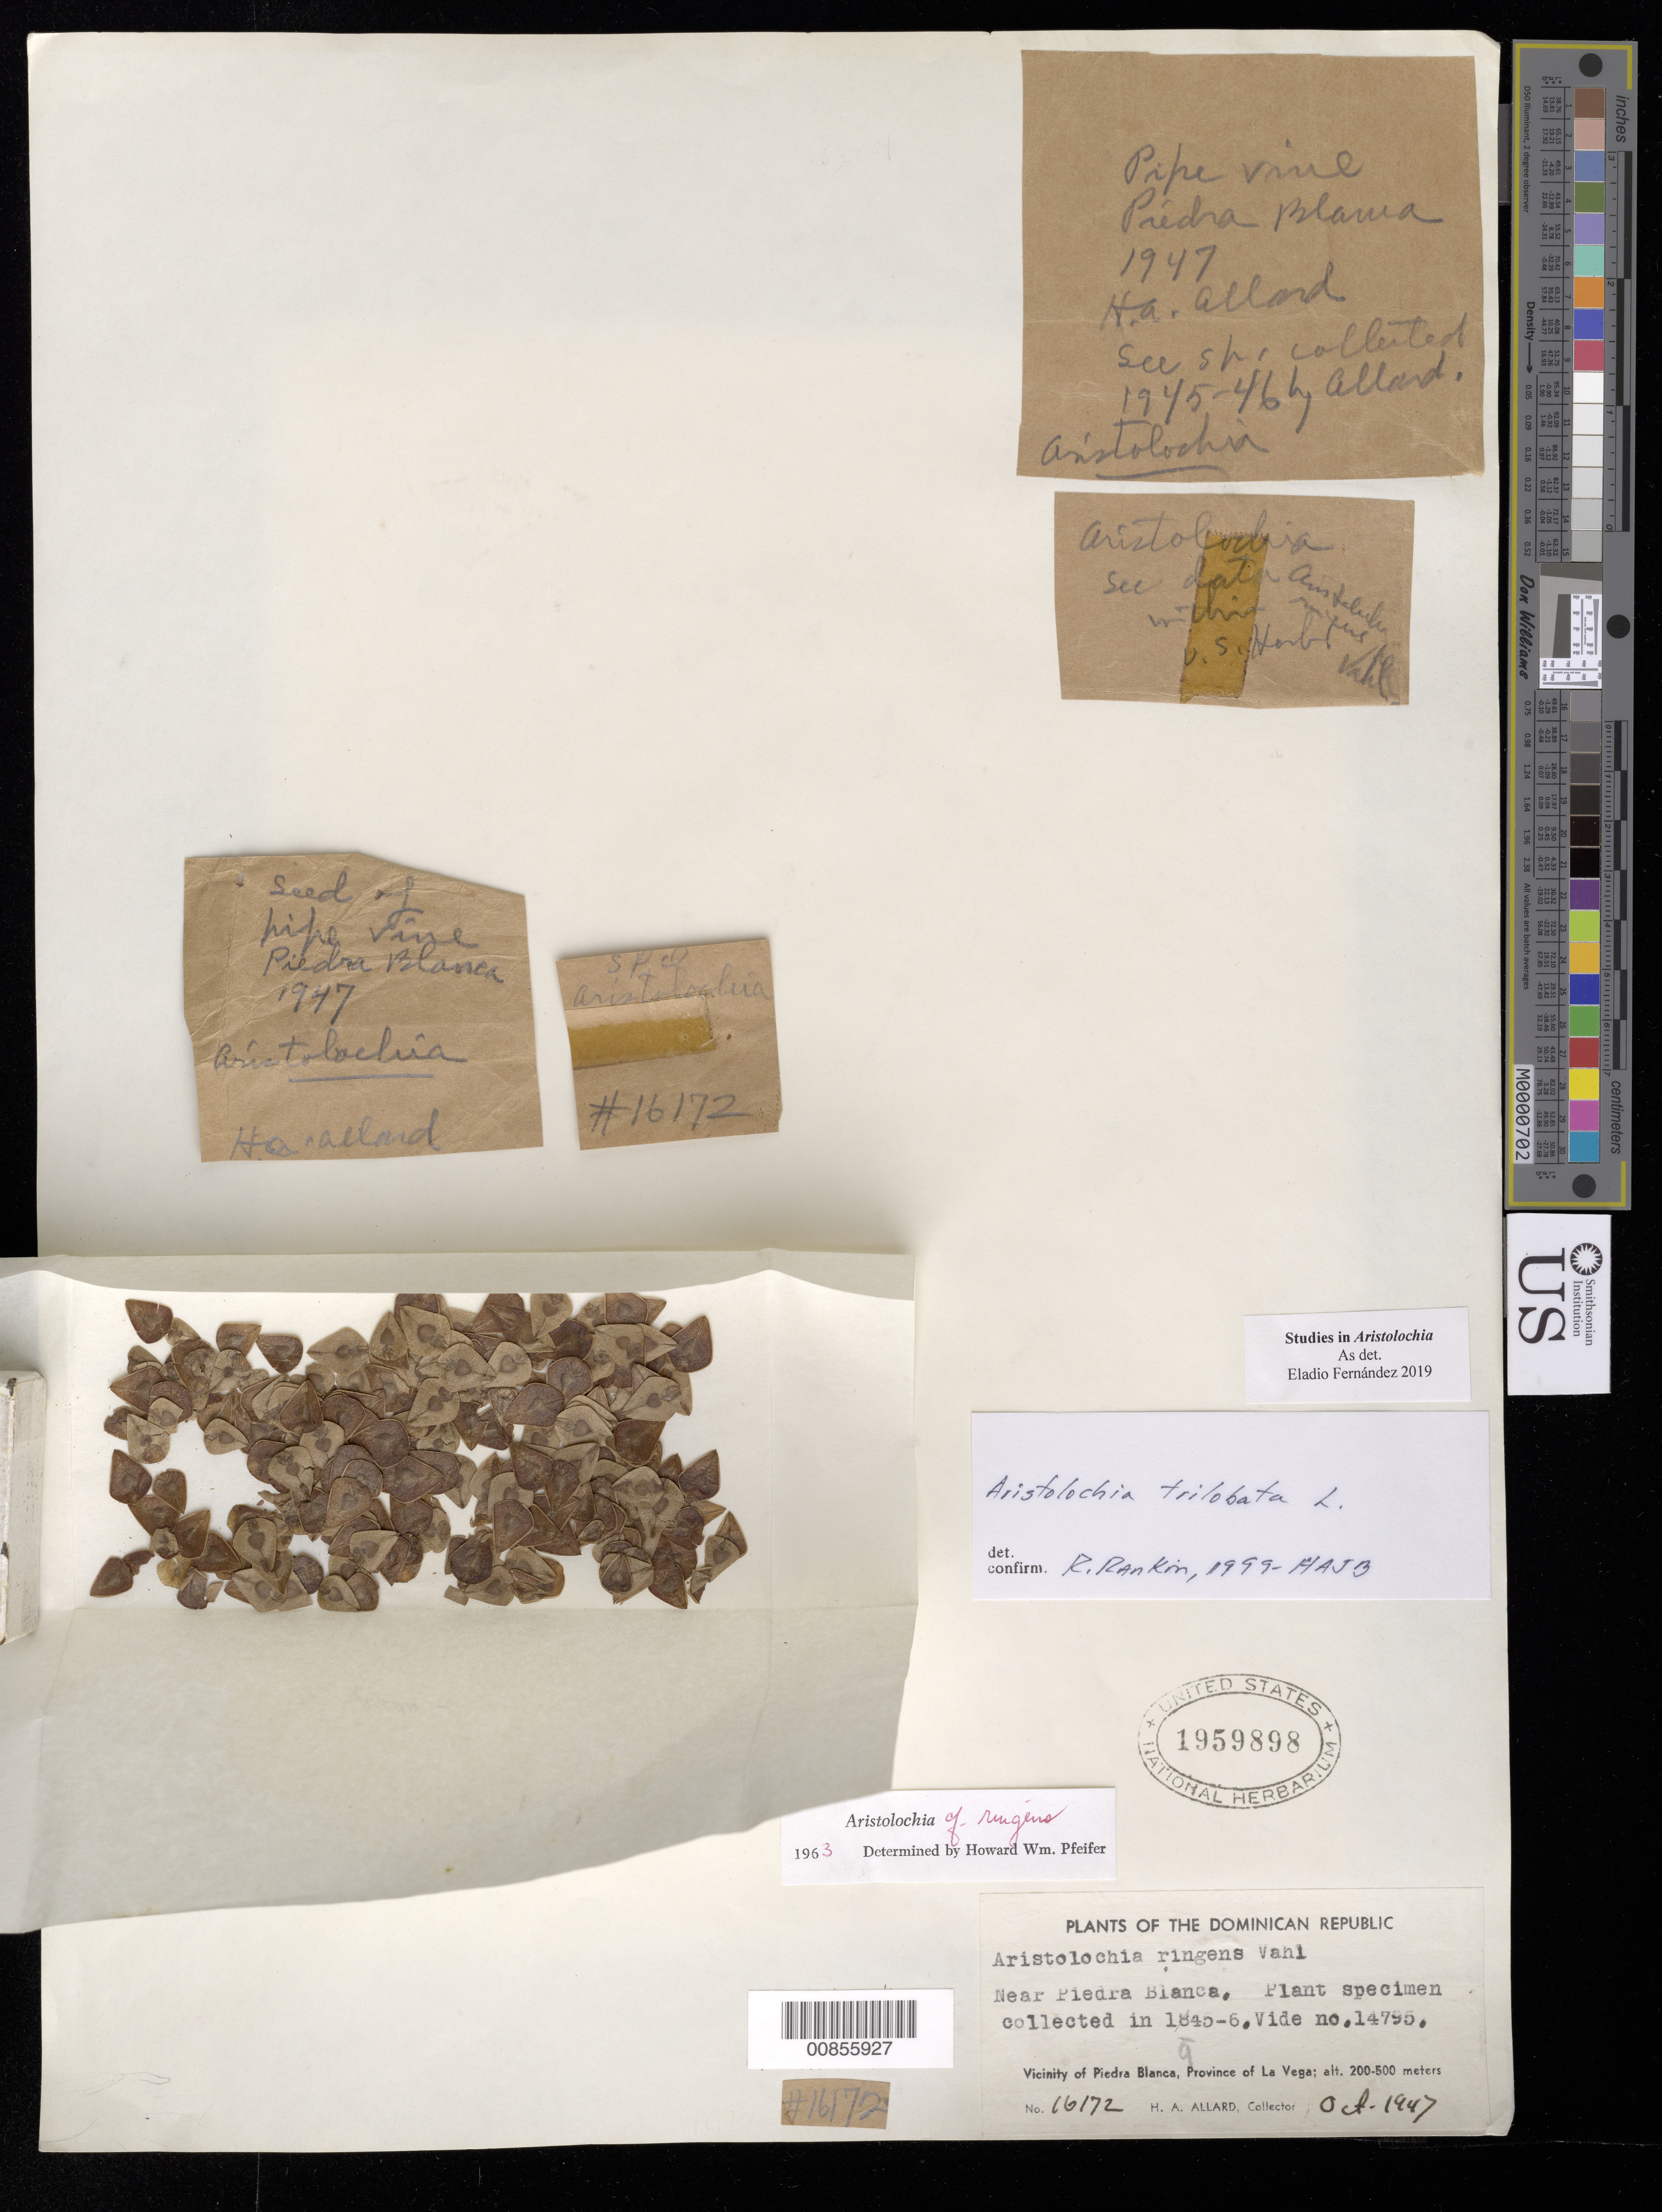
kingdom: Plantae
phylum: Tracheophyta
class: Magnoliopsida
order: Piperales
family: Aristolochiaceae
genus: Aristolochia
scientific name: Aristolochia trilobata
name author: L.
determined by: Rankin Rodriguez, Rosa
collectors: H. A. Allard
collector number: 16172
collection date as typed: Oct 1947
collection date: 1947-10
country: Dominican Republic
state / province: La Vega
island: Hispaniola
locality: Near Piedra Blanca.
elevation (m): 200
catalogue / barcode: US 1959898